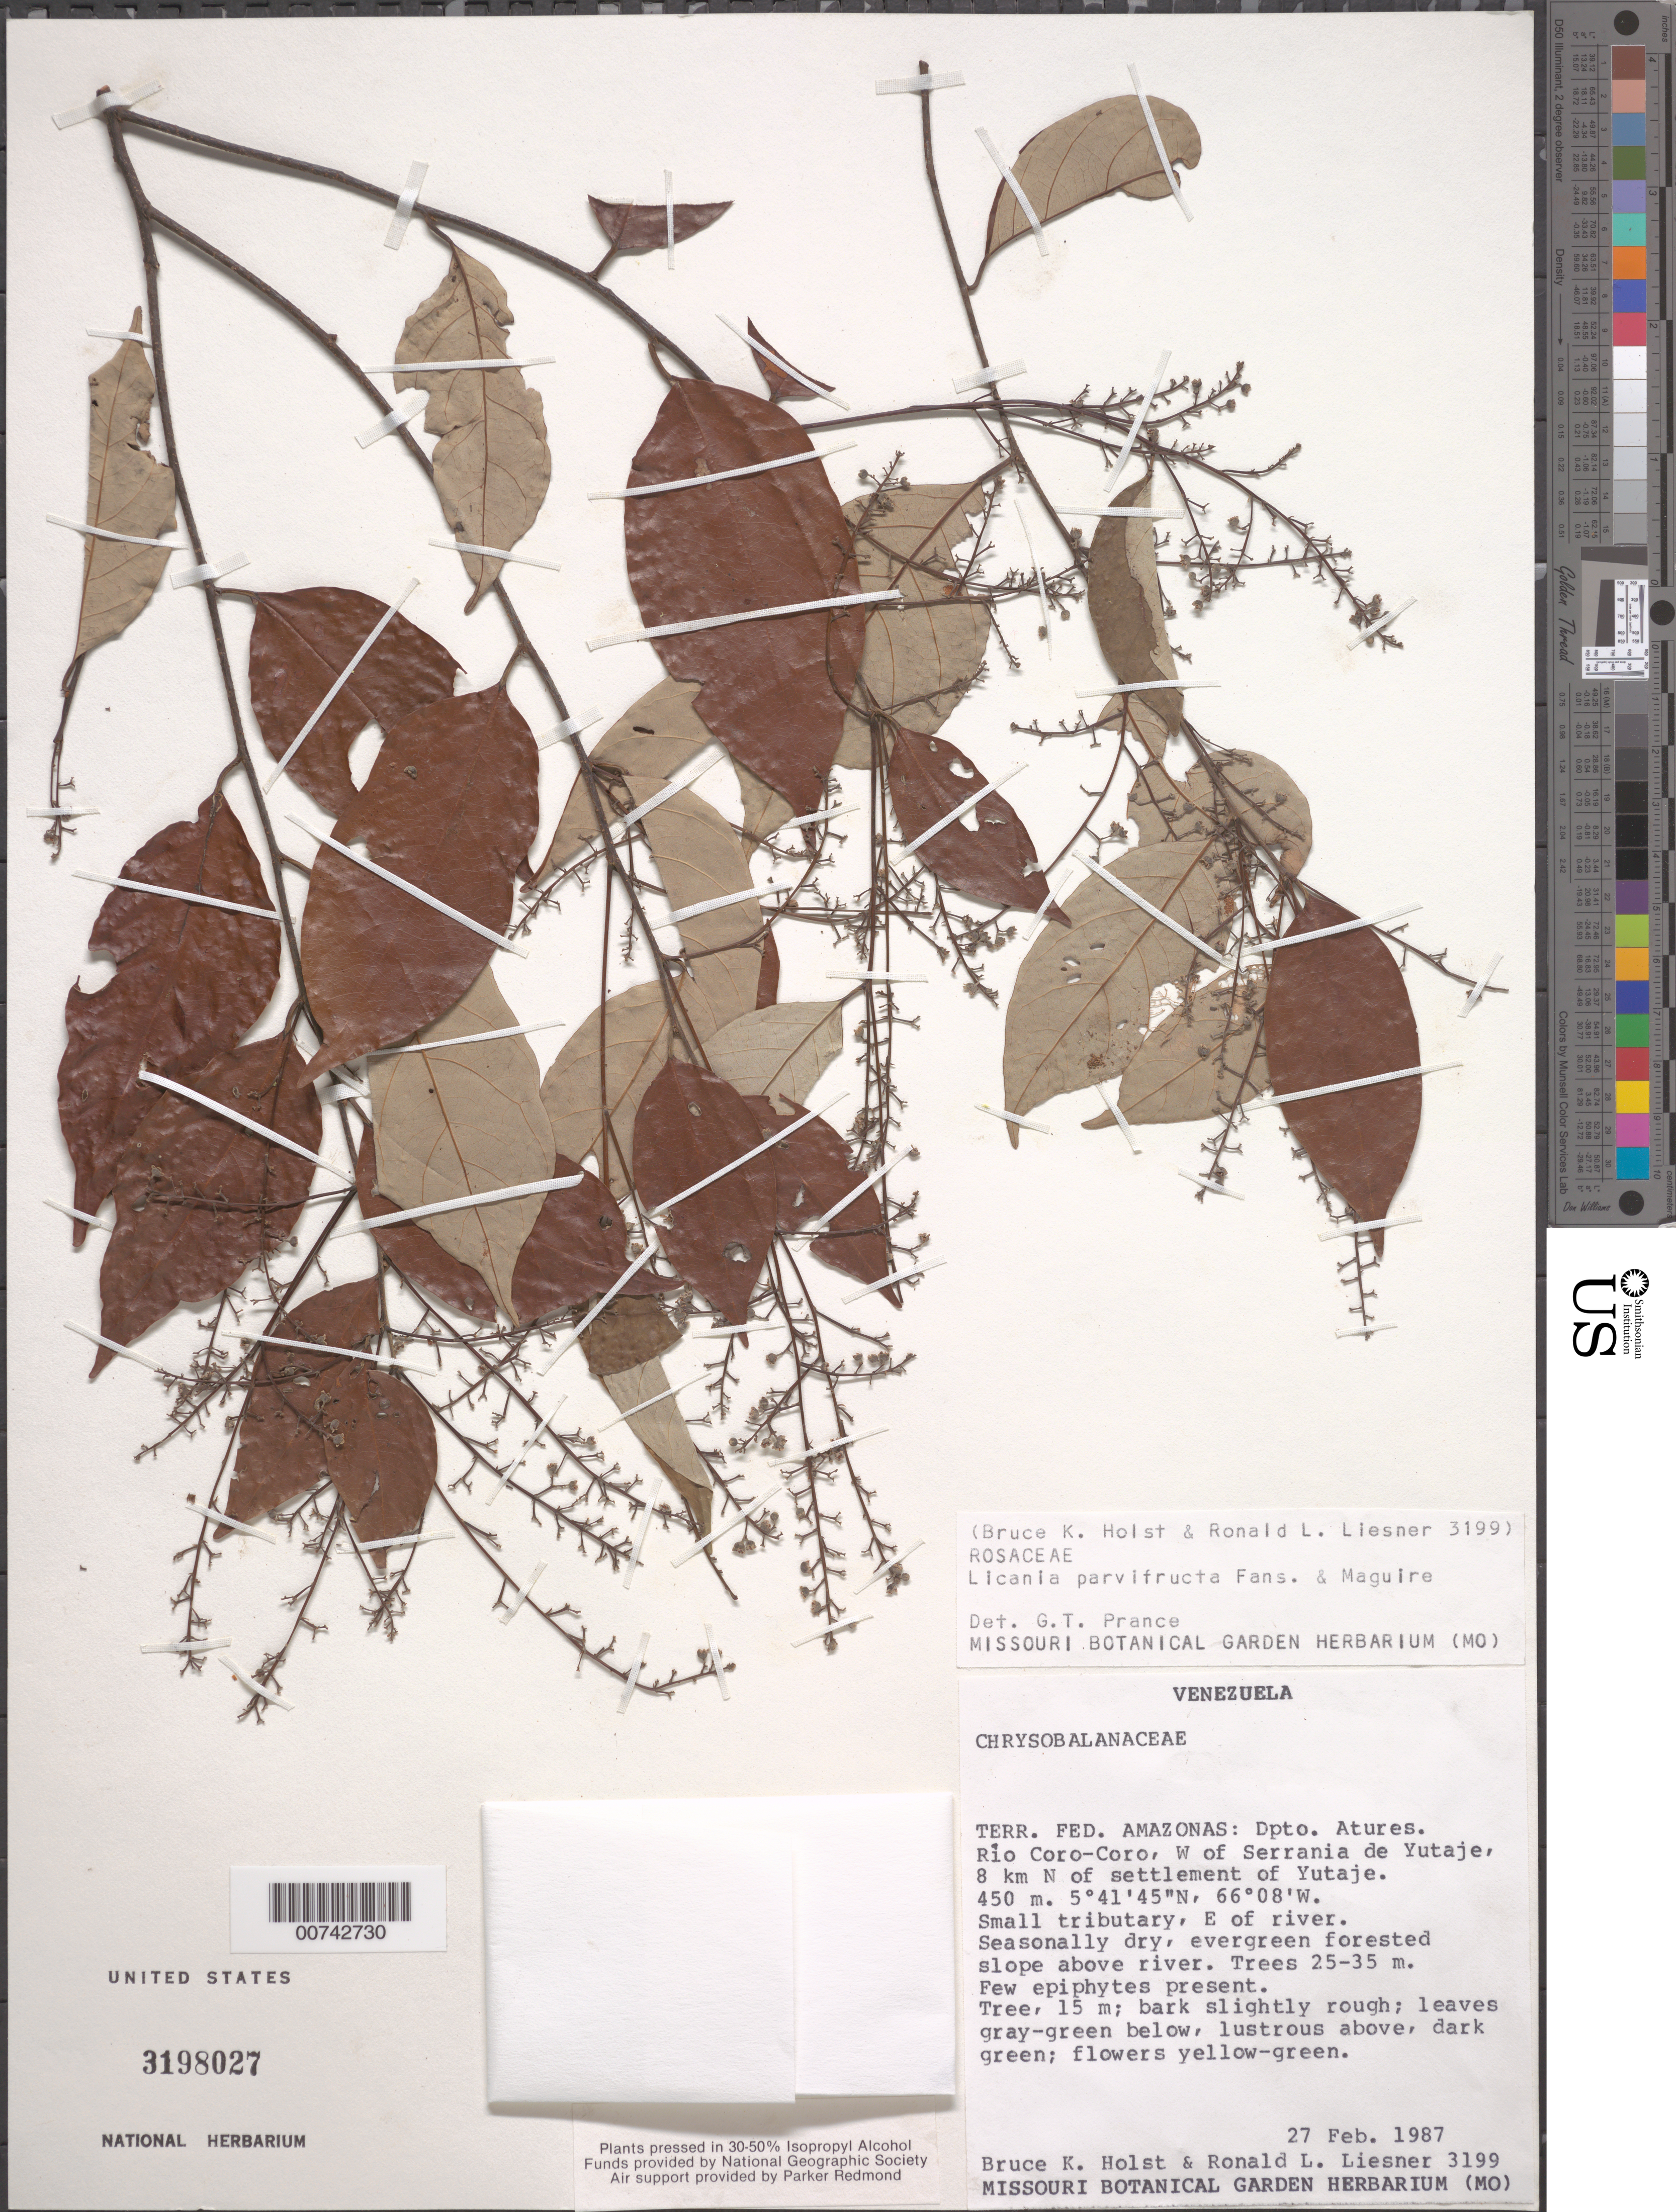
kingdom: Plantae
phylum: Tracheophyta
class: Magnoliopsida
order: Malpighiales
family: Chrysobalanaceae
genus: Licania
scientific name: Licania parvifructa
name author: Fanshawe & Maguire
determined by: Prance, G. T.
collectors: B. Holst & R. L. Liesner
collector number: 3199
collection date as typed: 27-Feb-87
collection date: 1987-02-27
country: Venezuela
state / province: Amazonas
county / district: Atures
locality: Río Coro-Coro, W of Serrania de Yutajé, 8 km N of Yutajé settlement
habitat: Small tributary, E of river; seasonally dry, evergreen forested slope above river. Trees 25-35m. Few epiphytes present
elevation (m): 450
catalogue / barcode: US 3198027